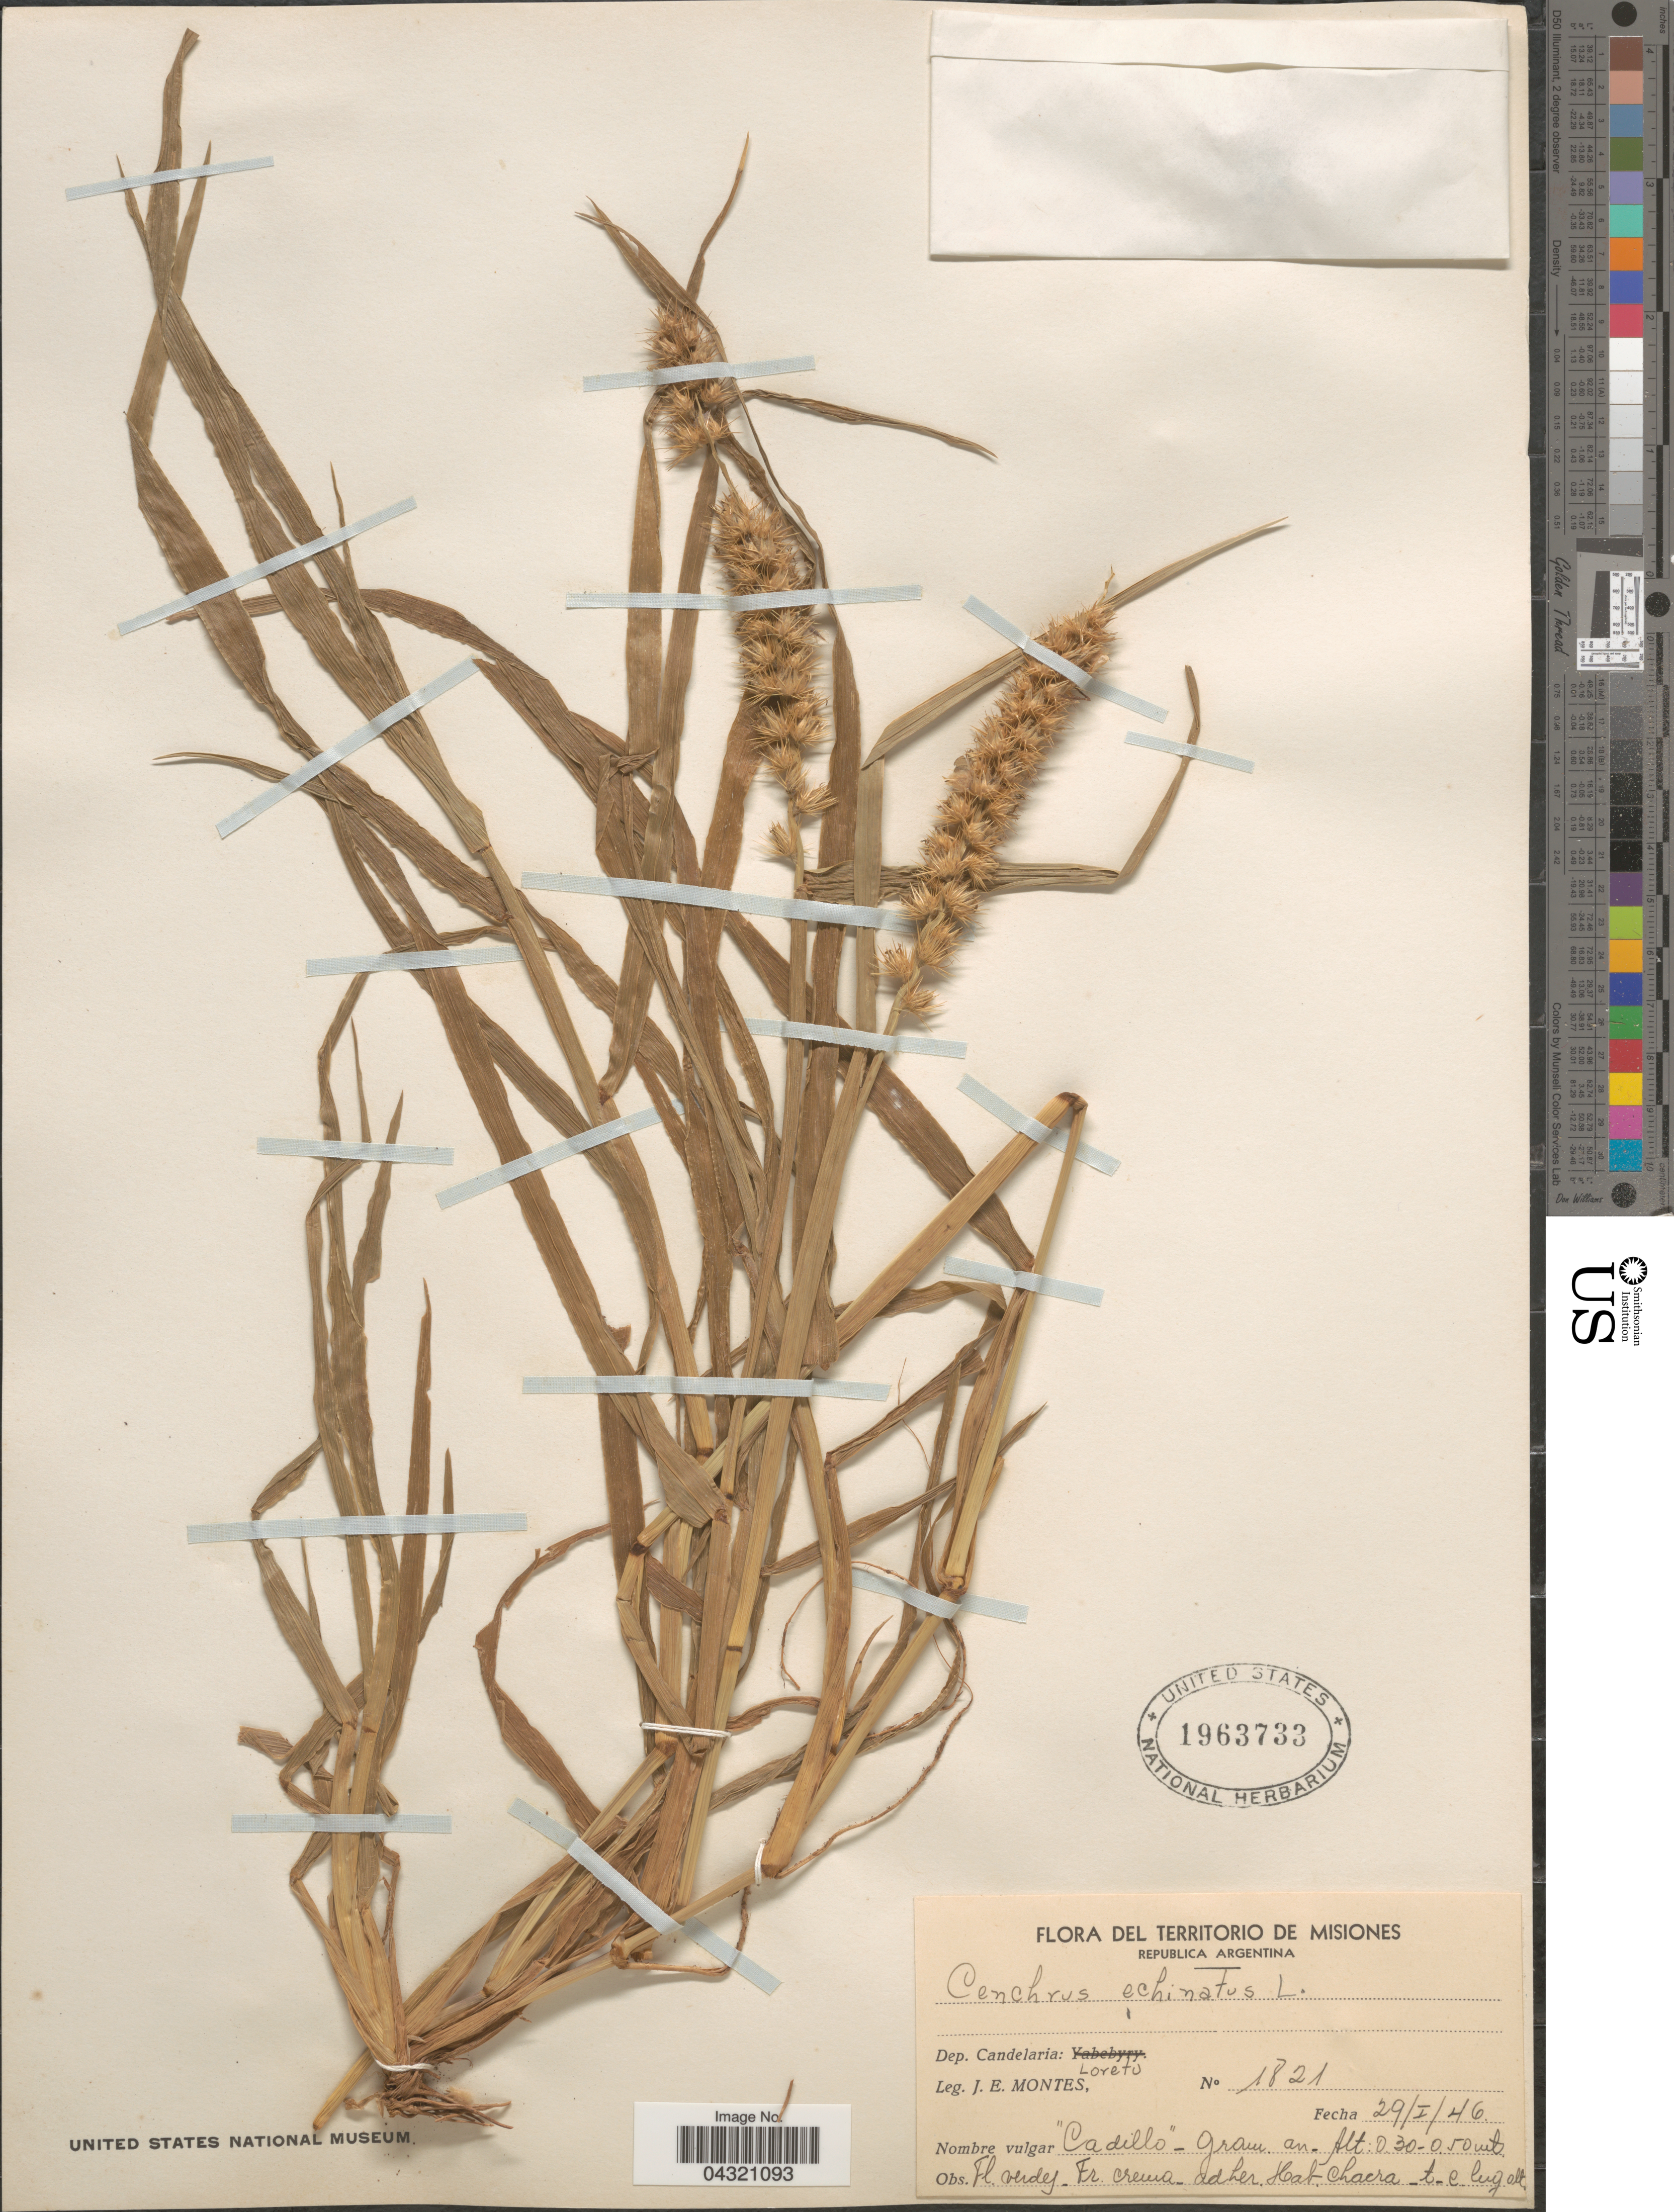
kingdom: Plantae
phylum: Tracheophyta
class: Liliopsida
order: Poales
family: Poaceae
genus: Cenchrus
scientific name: Cenchrus echinatus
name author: L.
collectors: J. E. Montes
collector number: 1821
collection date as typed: Transcribed d/m/y: 29/1/46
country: Argentina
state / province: Misiones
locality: Territorio de Misiones. Dep. Candelaria: Loreto.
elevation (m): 30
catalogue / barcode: US 1963733